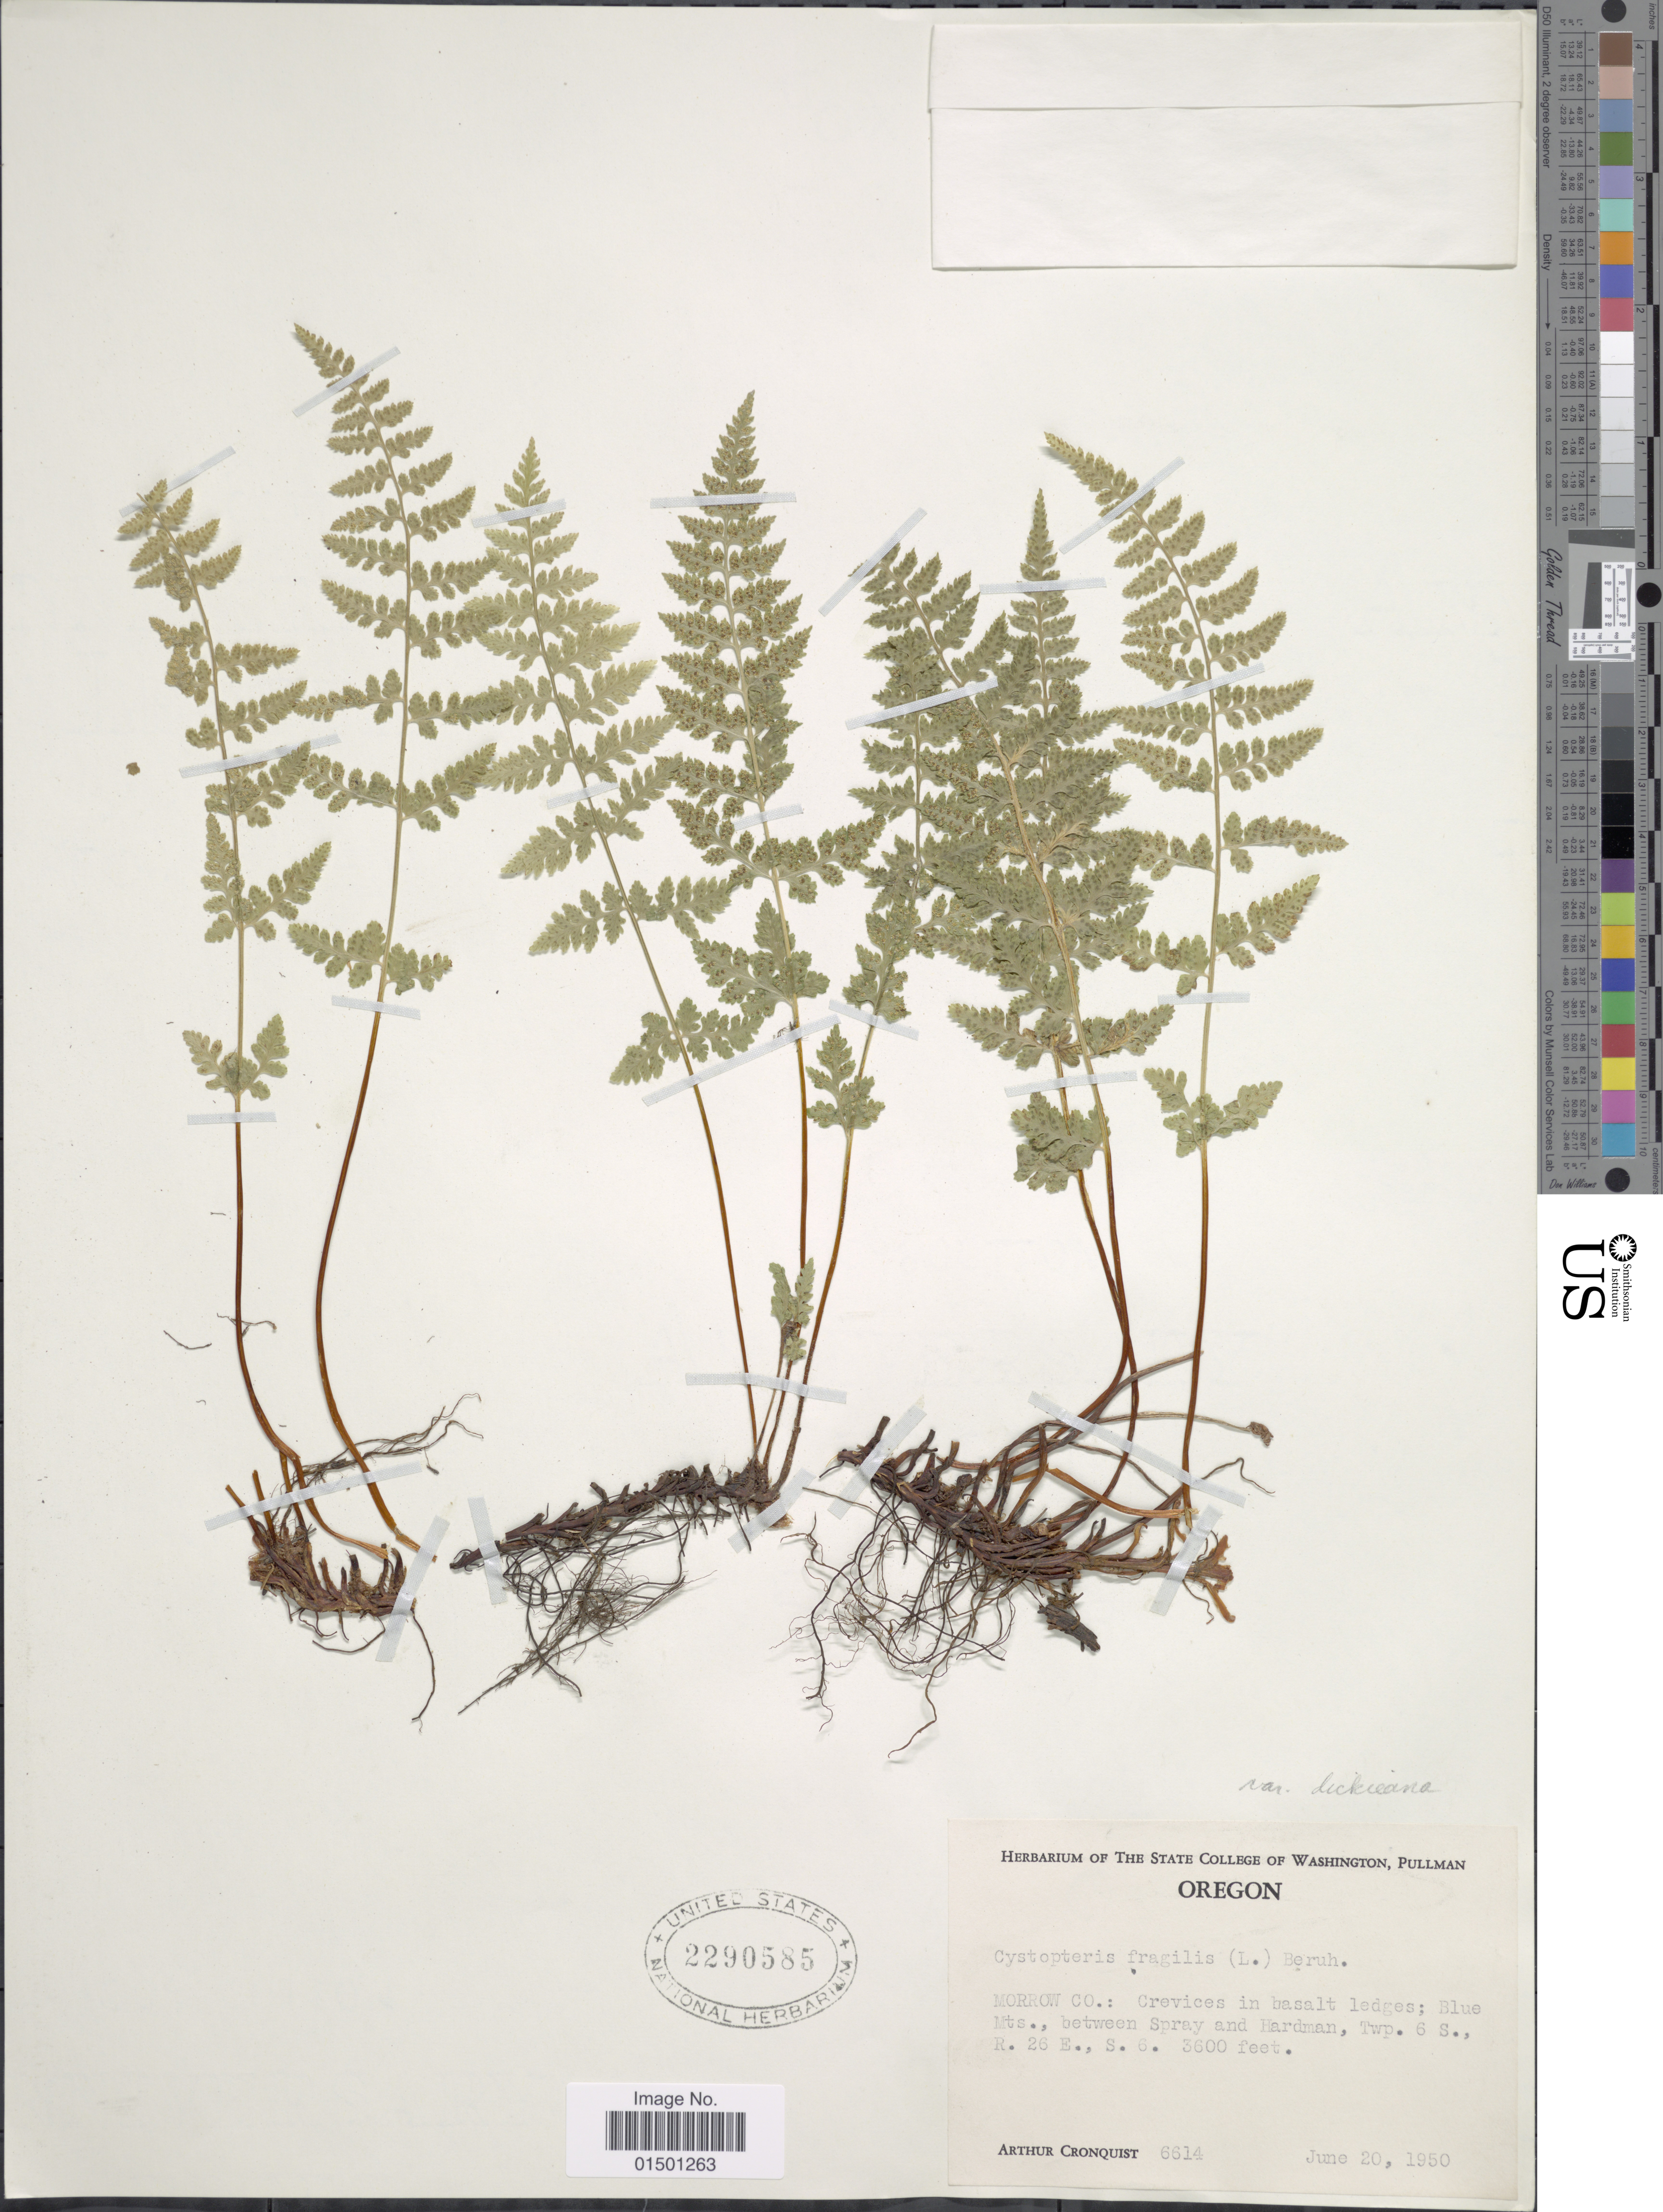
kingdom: Plantae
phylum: Tracheophyta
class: Polypodiopsida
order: Polypodiales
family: Cystopteridaceae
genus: Cystopteris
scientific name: Cystopteris fragilis var. dickieana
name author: B. Boivin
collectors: A. J. Cronquist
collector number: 6614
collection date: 1950-06-20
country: United States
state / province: Oregon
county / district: Morrow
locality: Morrow Co., Blue Mts., between Spray and Hardman, Twp. 6 S., R.26E,. S.6.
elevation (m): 1097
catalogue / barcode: US 2290585